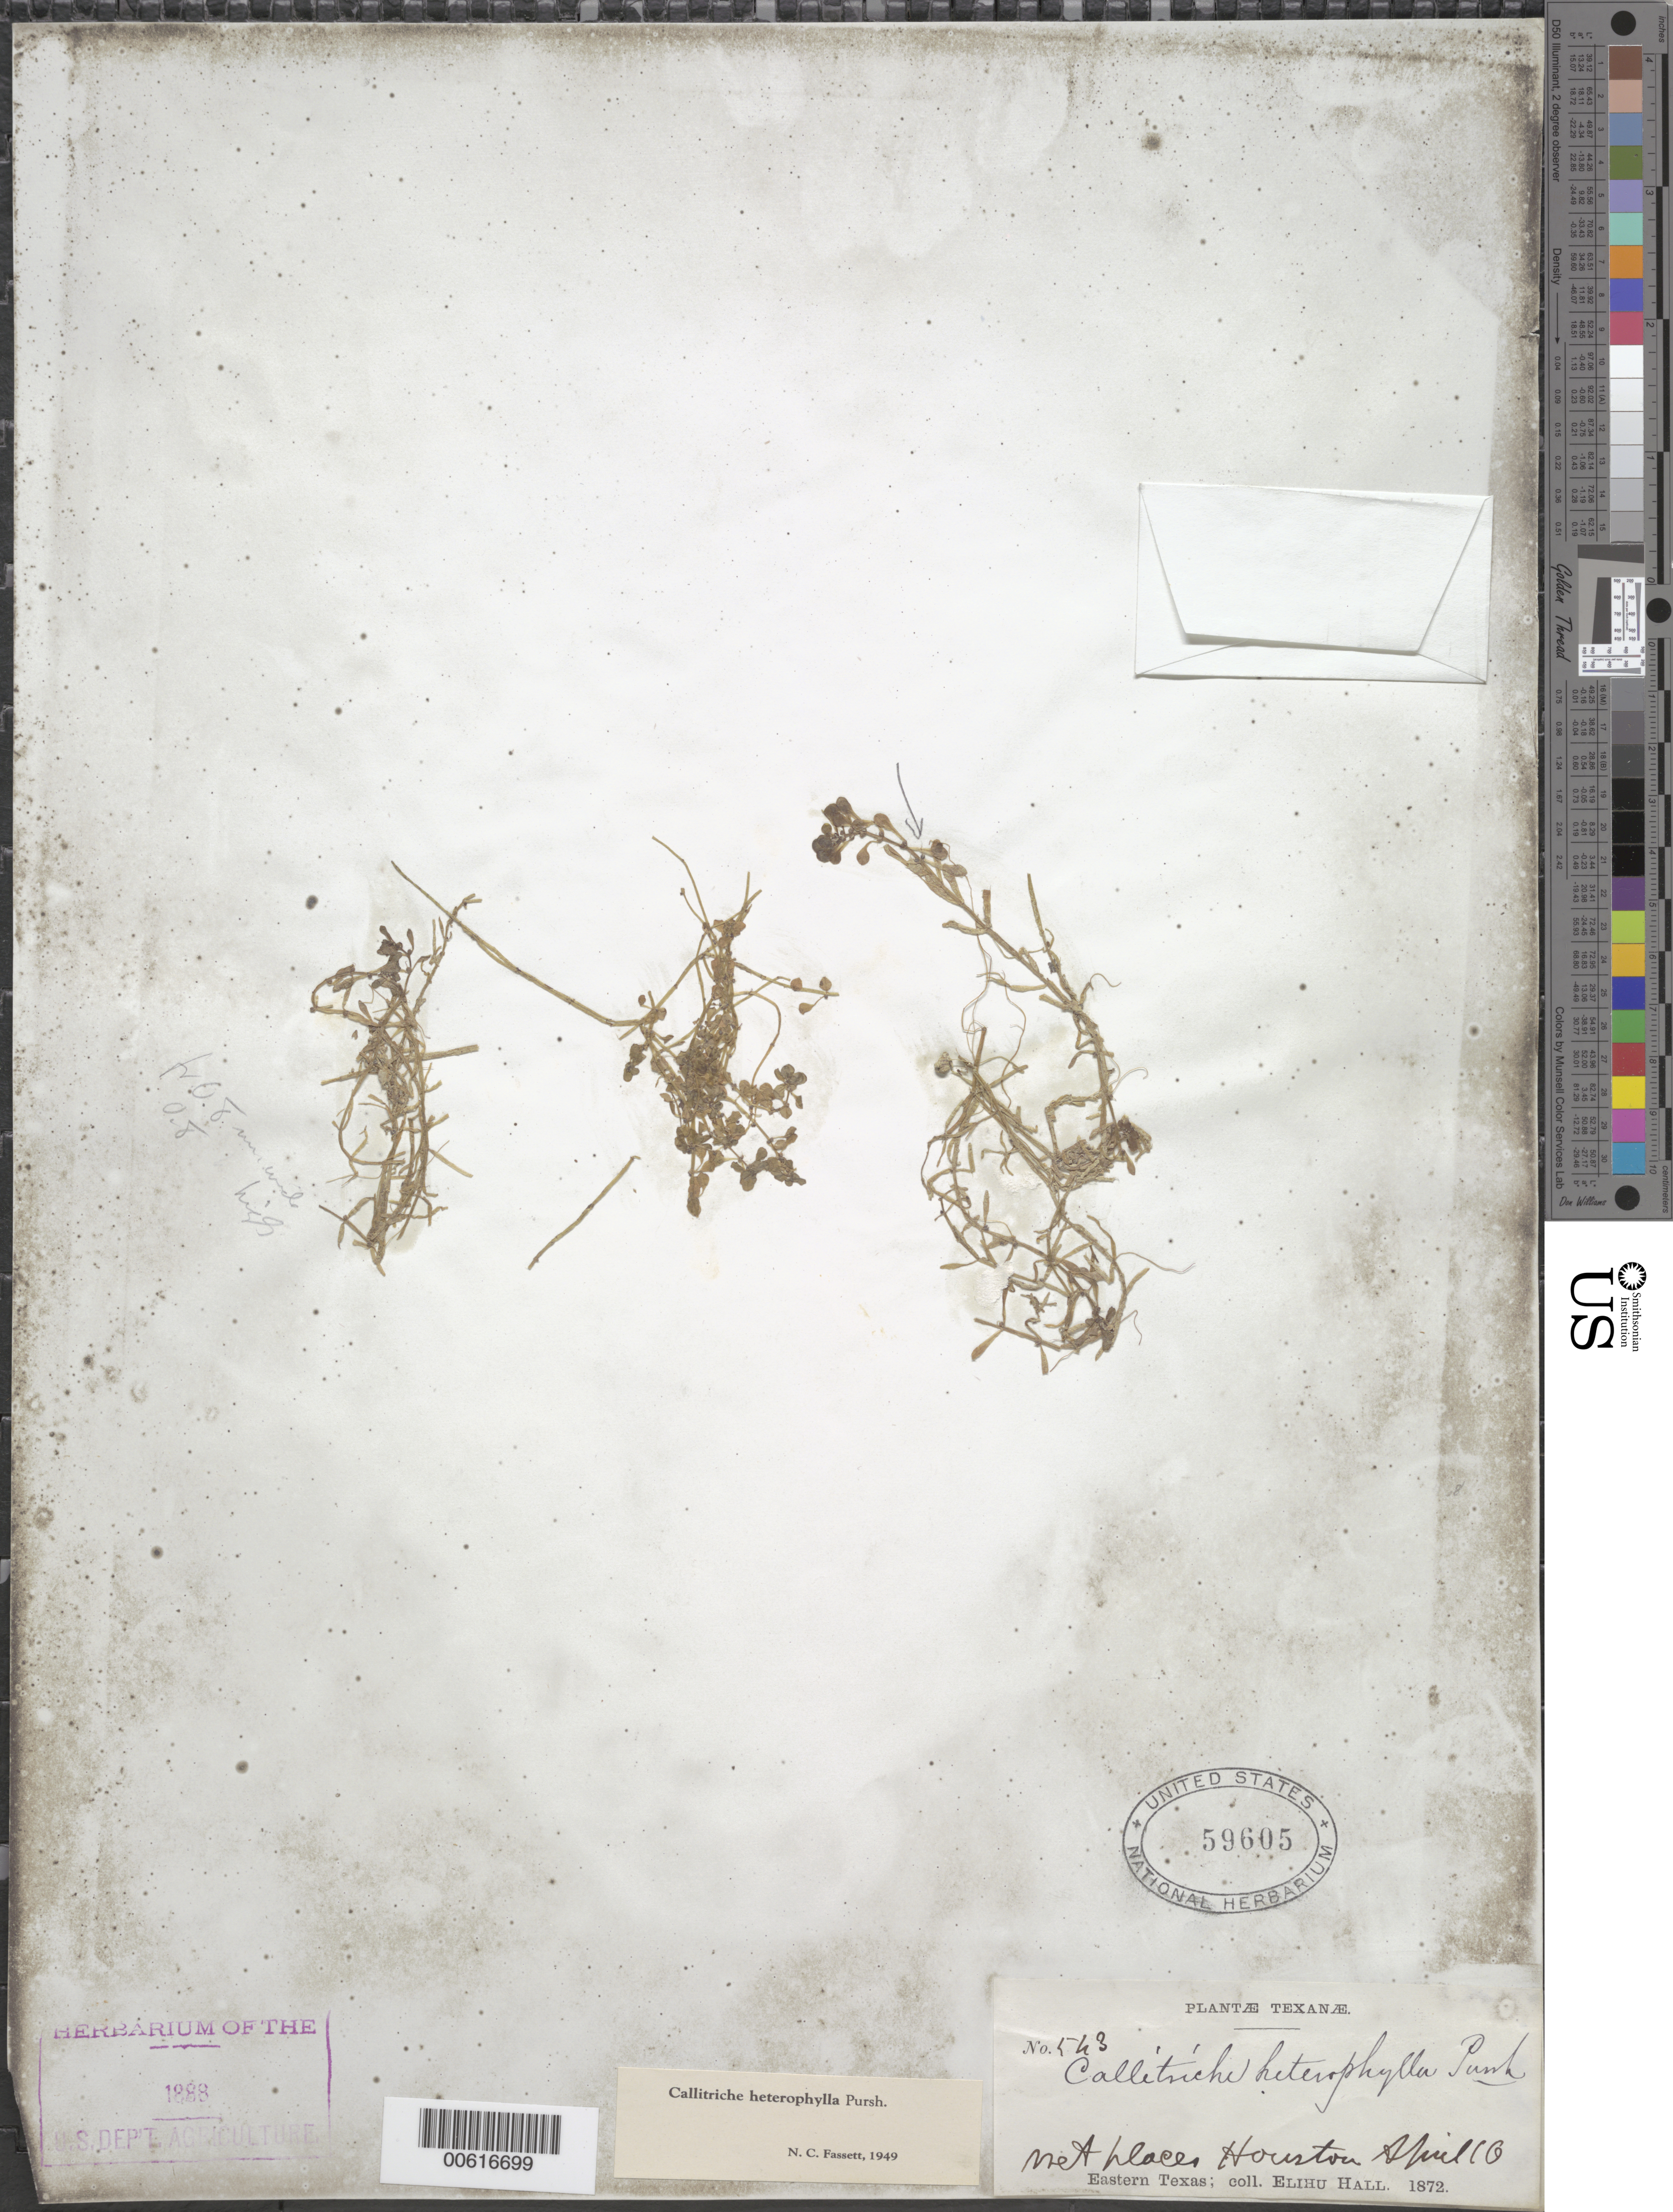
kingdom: Plantae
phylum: Tracheophyta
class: Magnoliopsida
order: Lamiales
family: Plantaginaceae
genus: Callitriche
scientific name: Callitriche heterophylla Pursh emend. Darby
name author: Pursh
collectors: E. Hall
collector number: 543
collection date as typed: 10 Apr 1872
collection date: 1872-04-10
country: United States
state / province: Texas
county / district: Houston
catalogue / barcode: US 59605